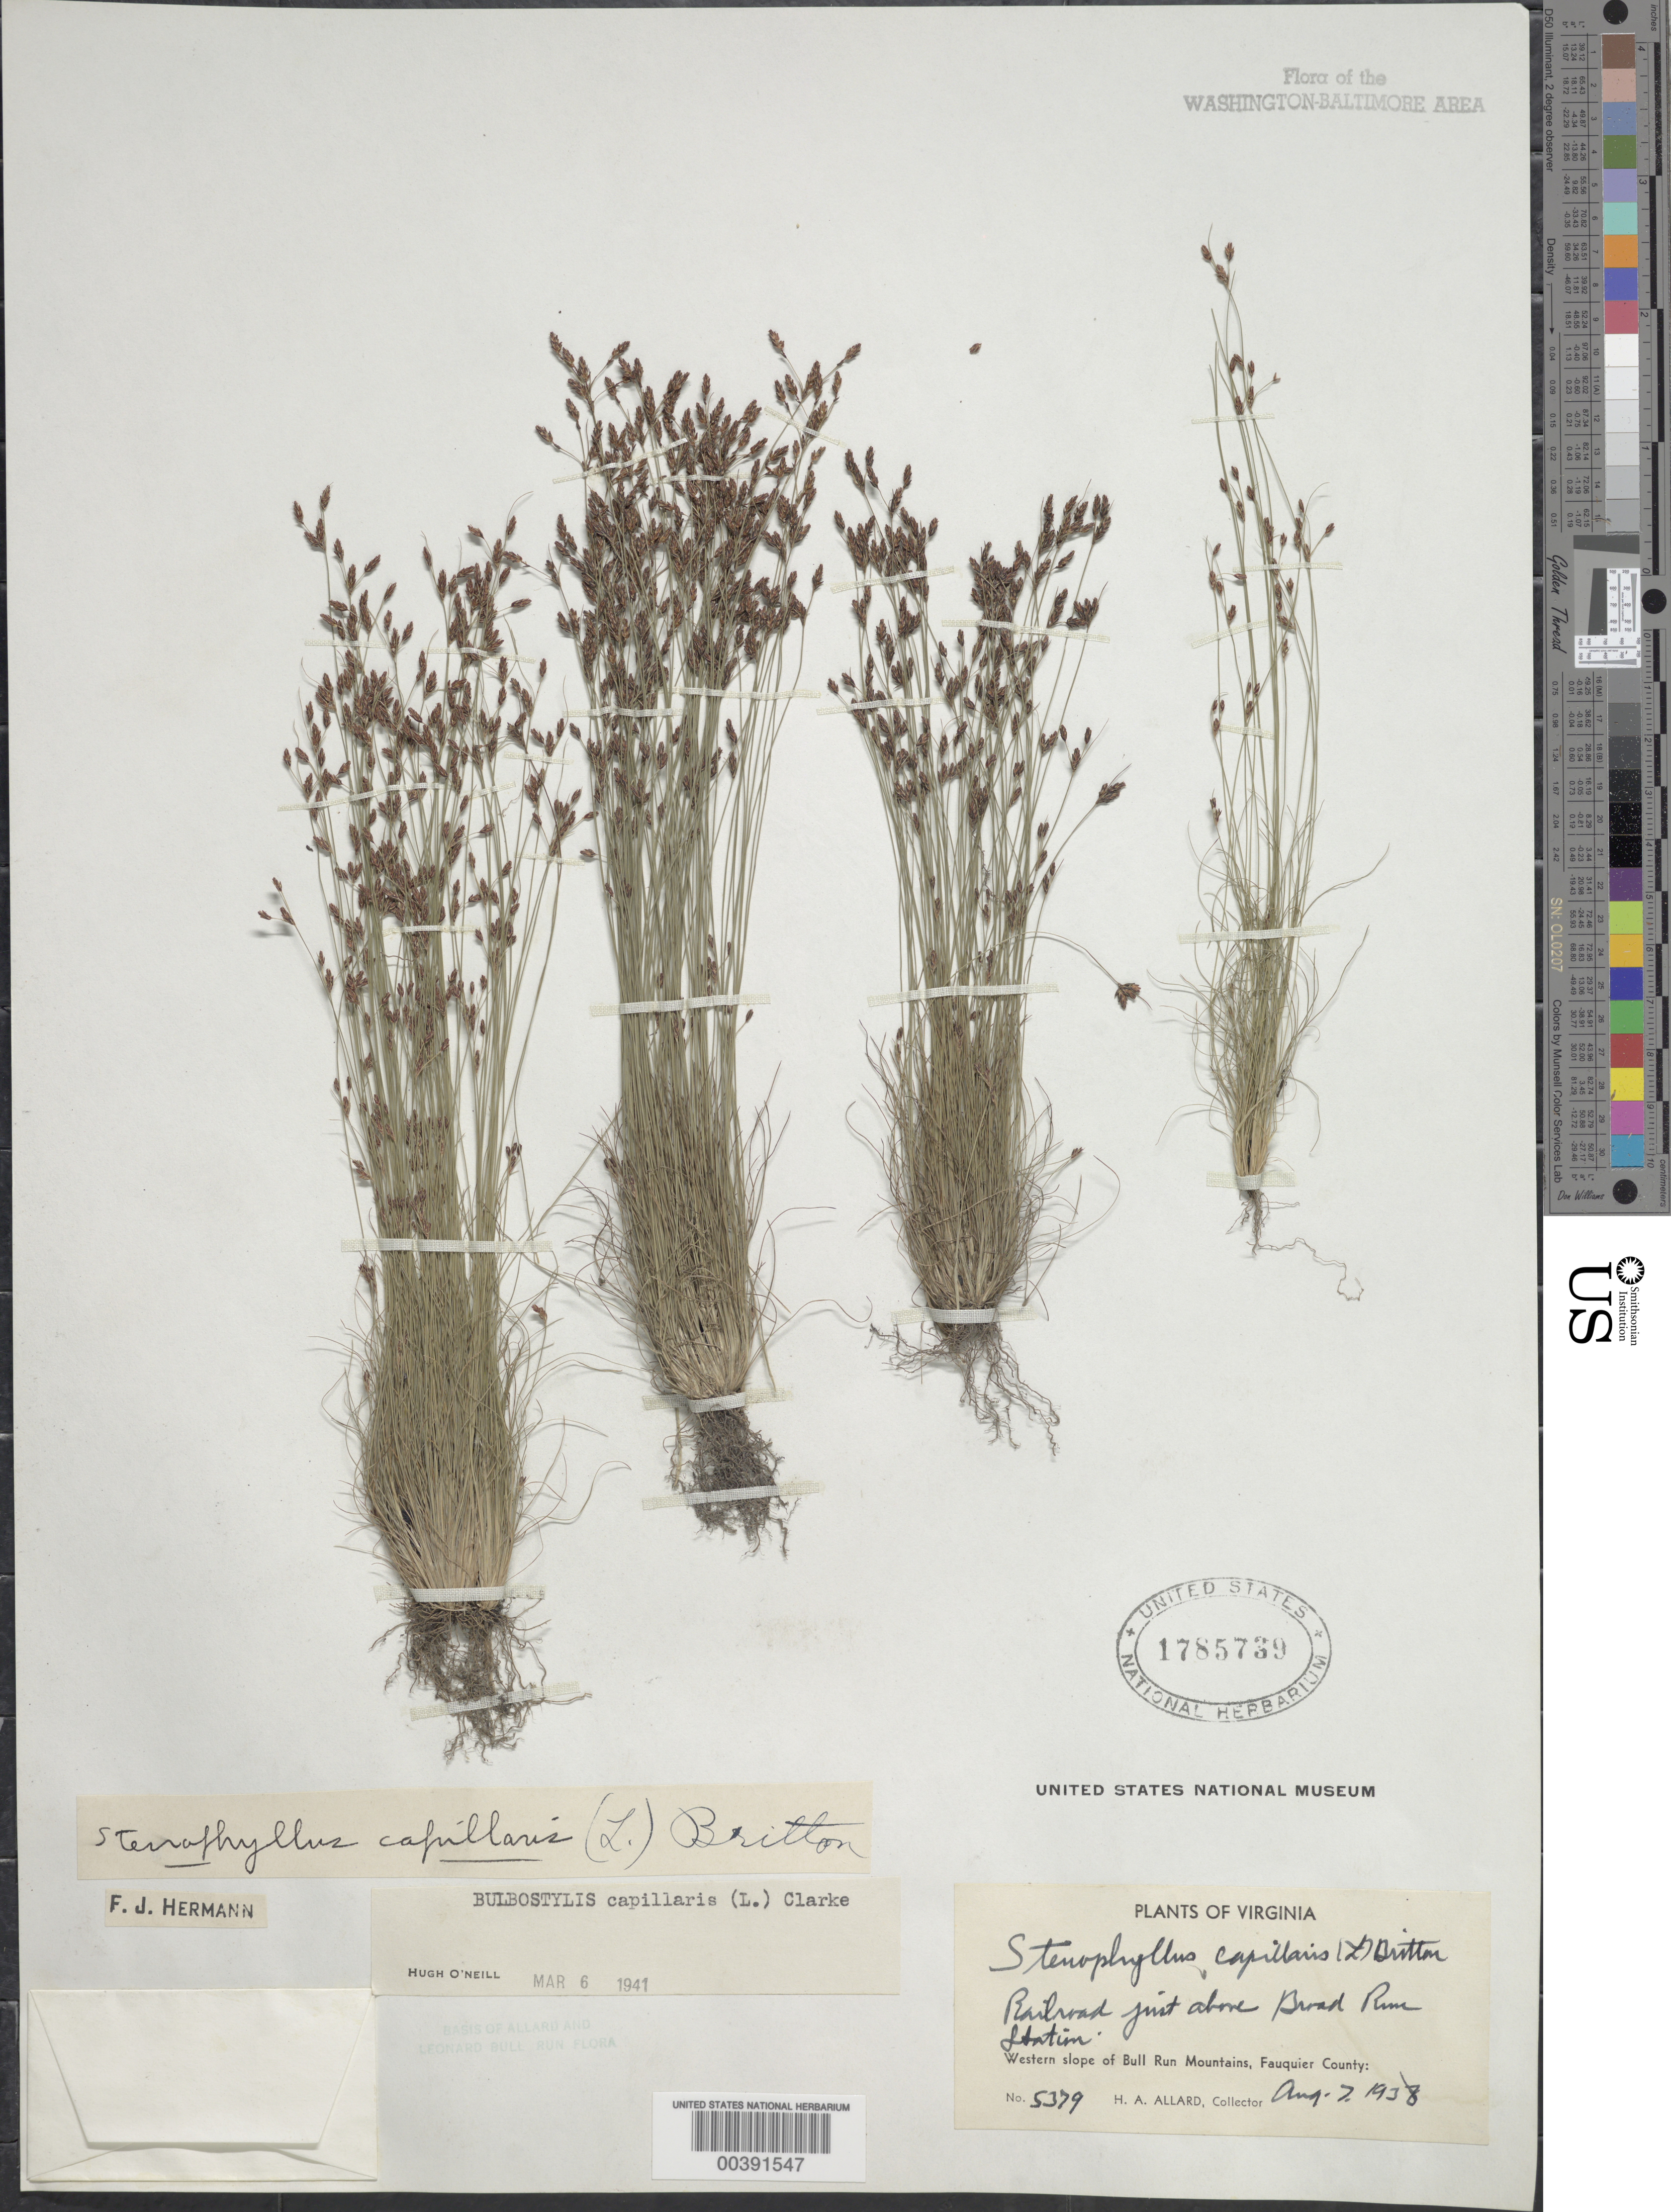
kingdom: Plantae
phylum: Tracheophyta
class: Liliopsida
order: Poales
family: Cyperaceae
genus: Bulbostylis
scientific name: Bulbostylis capillaris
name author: (L.) Kunth ex C.B. Clarke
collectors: H. A. Allard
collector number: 5379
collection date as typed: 07 Aug 1938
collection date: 1938-08-07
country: United States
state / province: Virginia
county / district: Fauquier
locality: Above Broad Run Station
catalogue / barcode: US 1785739